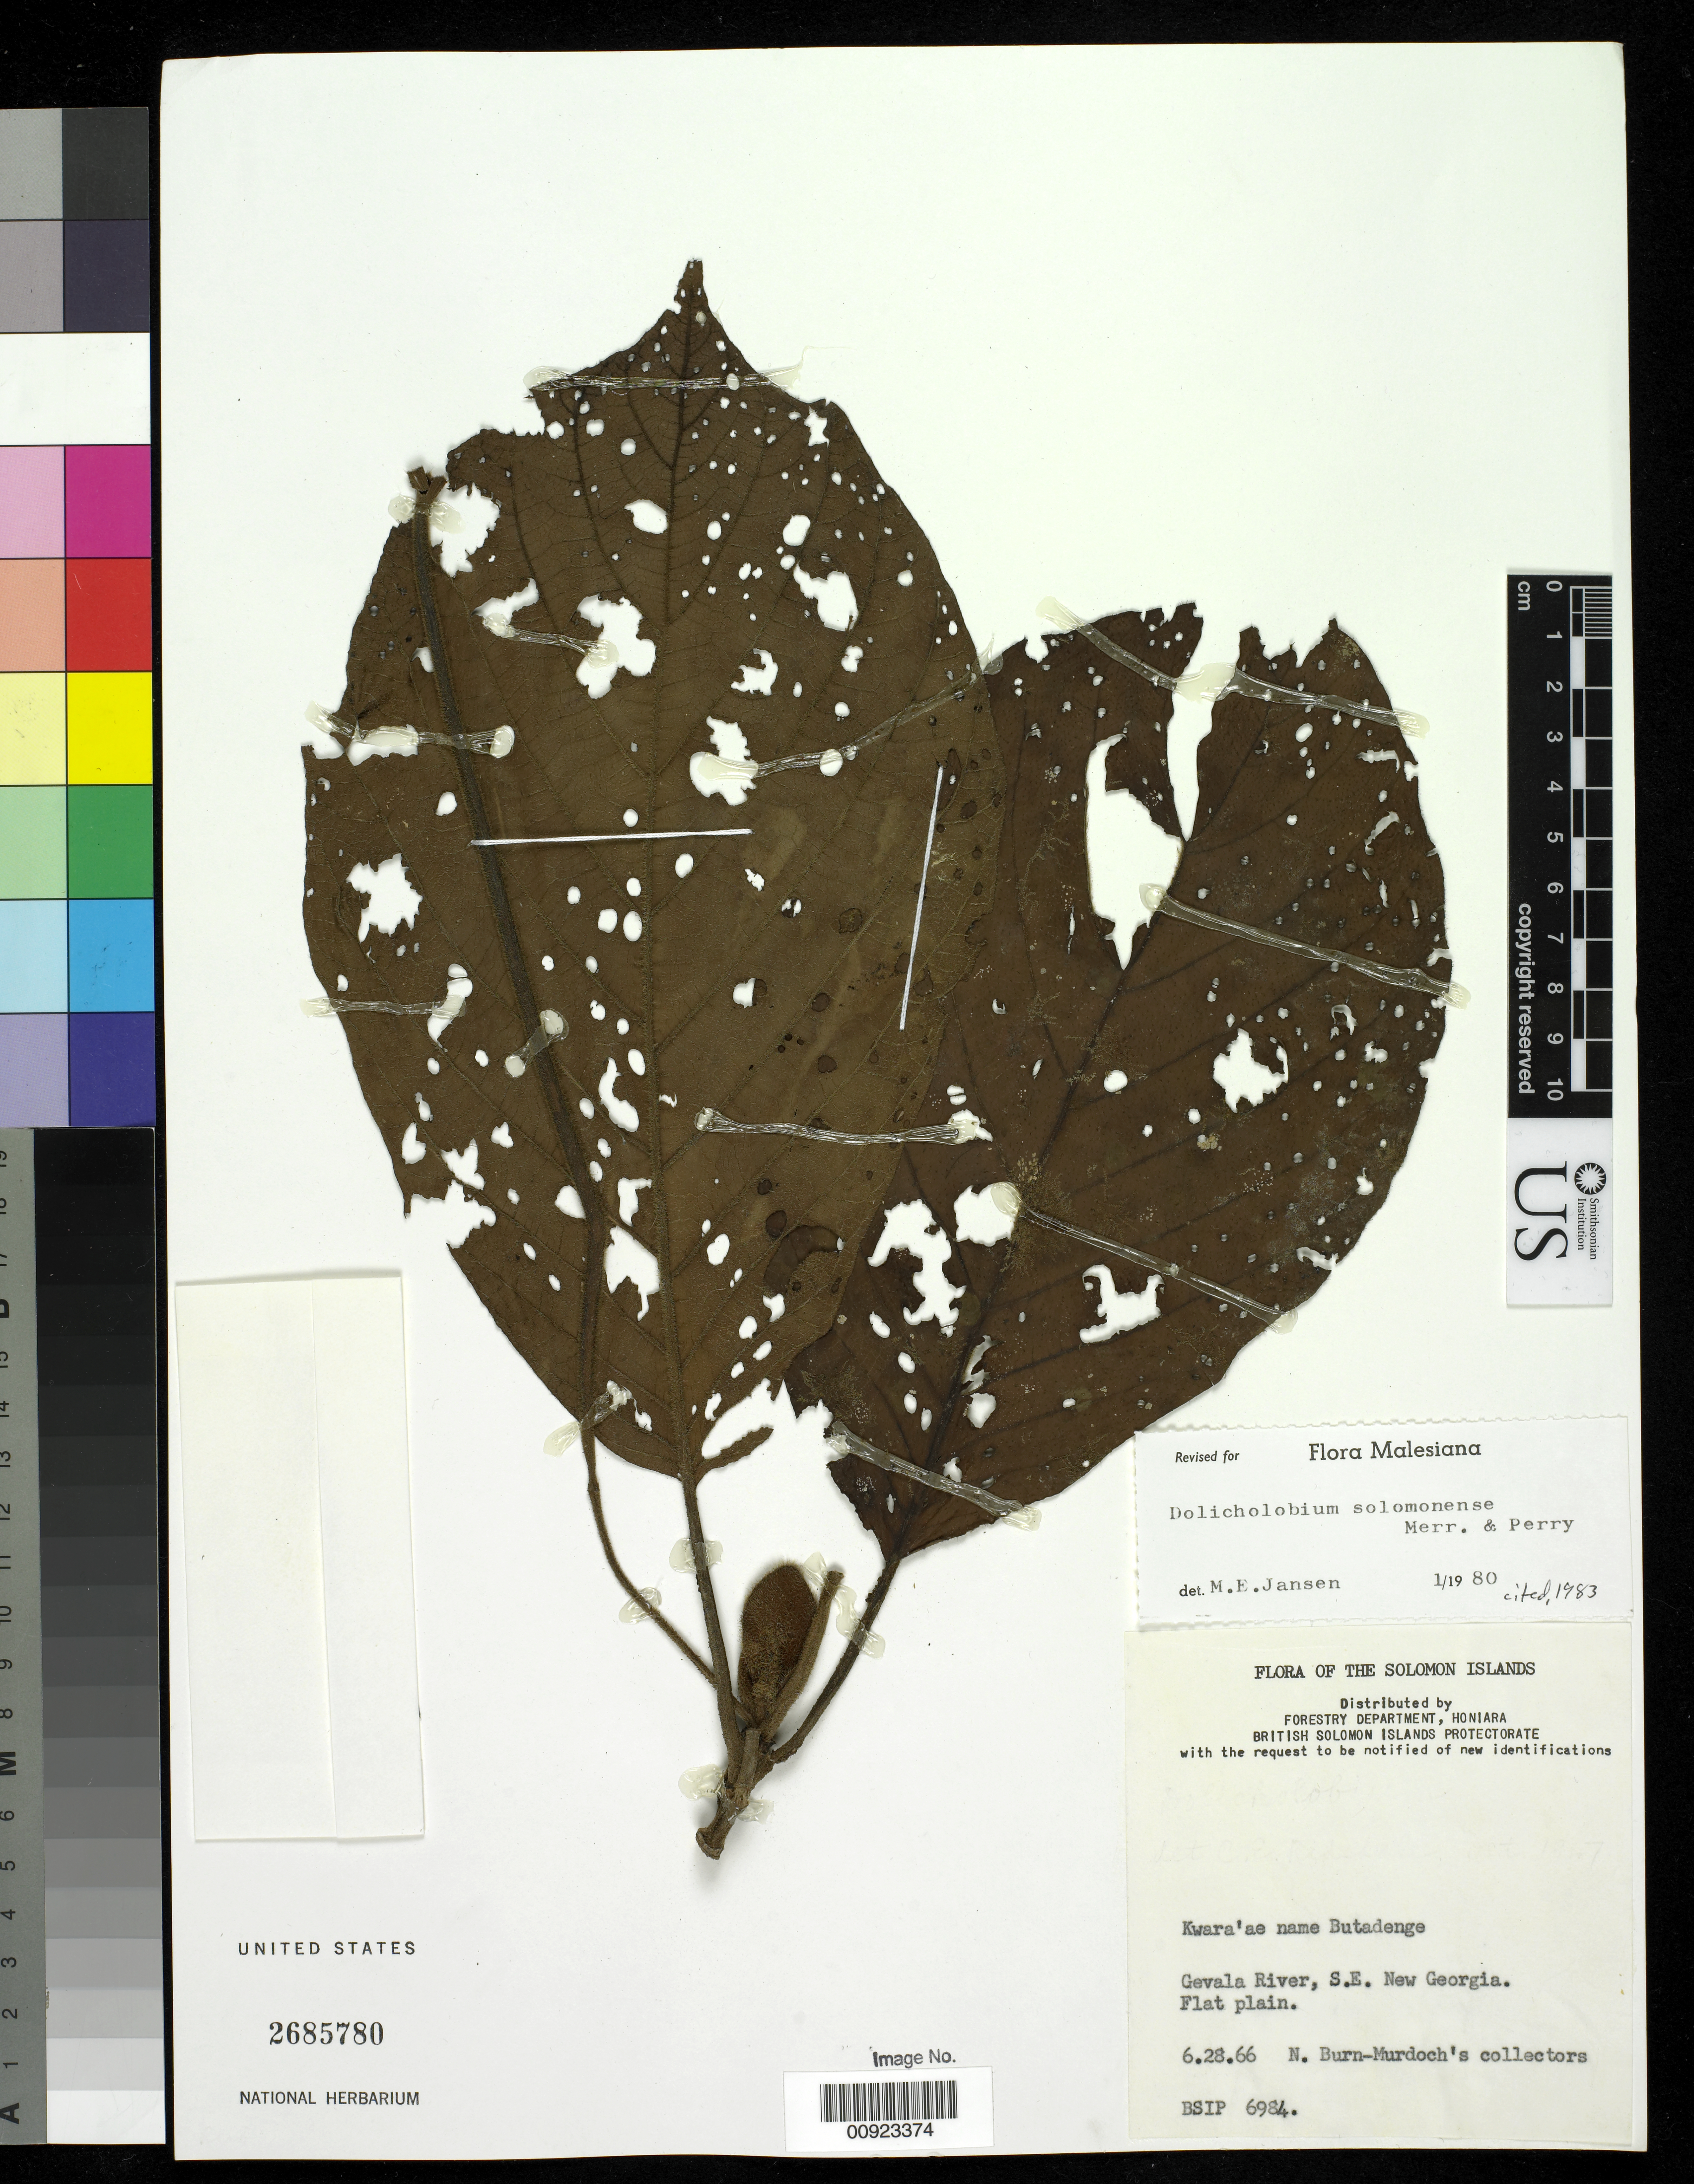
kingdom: Plantae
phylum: Tracheophyta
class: Magnoliopsida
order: Gentianales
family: Rubiaceae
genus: Dolicholobium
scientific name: Dolicholobium solomonense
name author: Merr. & L.M. Perry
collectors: N. Burn-Murdoch's collectors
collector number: BSIP 6984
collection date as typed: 27 Jun 1966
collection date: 1966-06-27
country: Solomon Islands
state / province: Western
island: New Georgia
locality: Gevala River, SE New Georgia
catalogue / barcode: US 2685780